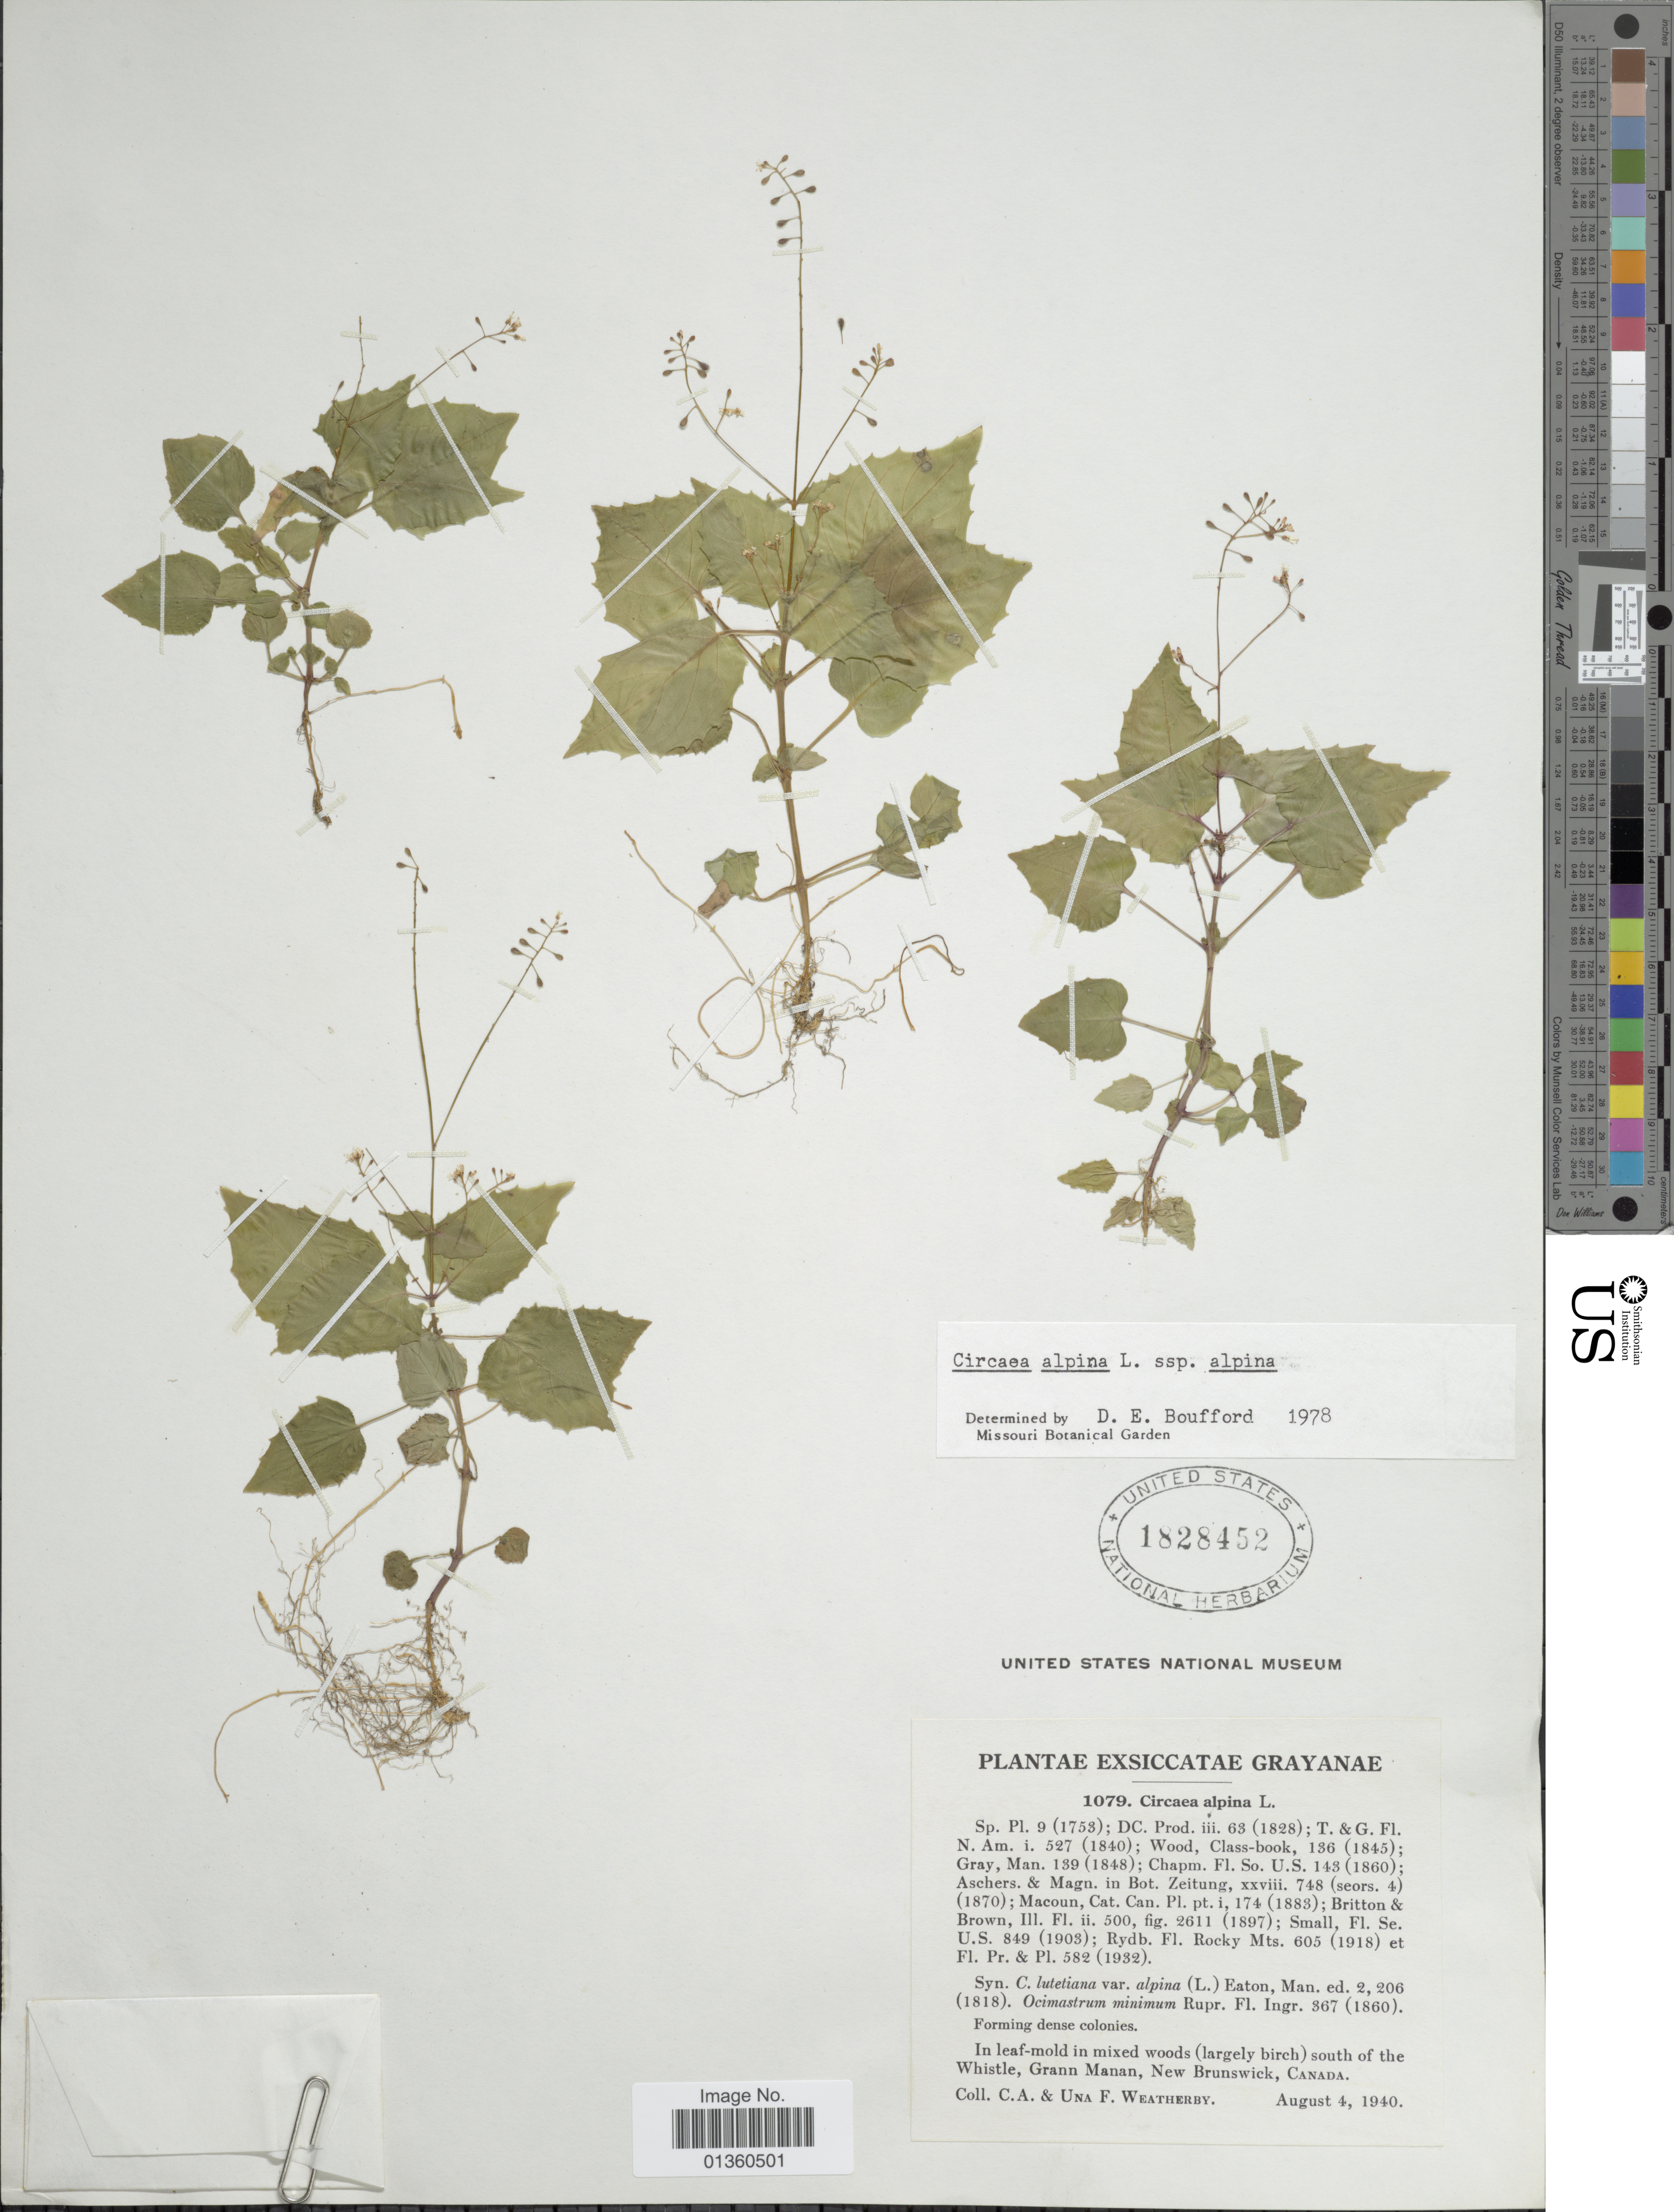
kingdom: Plantae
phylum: Tracheophyta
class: Magnoliopsida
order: Myrtales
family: Onagraceae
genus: Circaea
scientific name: Circaea alpina subsp. alpina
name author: L.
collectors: C. A. Weatherby & U. Weatherby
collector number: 1079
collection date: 1940-08-04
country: Canada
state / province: New Brunswick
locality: In leaf-mold in mixed woods (largely birch) south of the Whistle, Grann Manan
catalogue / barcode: US 1828452